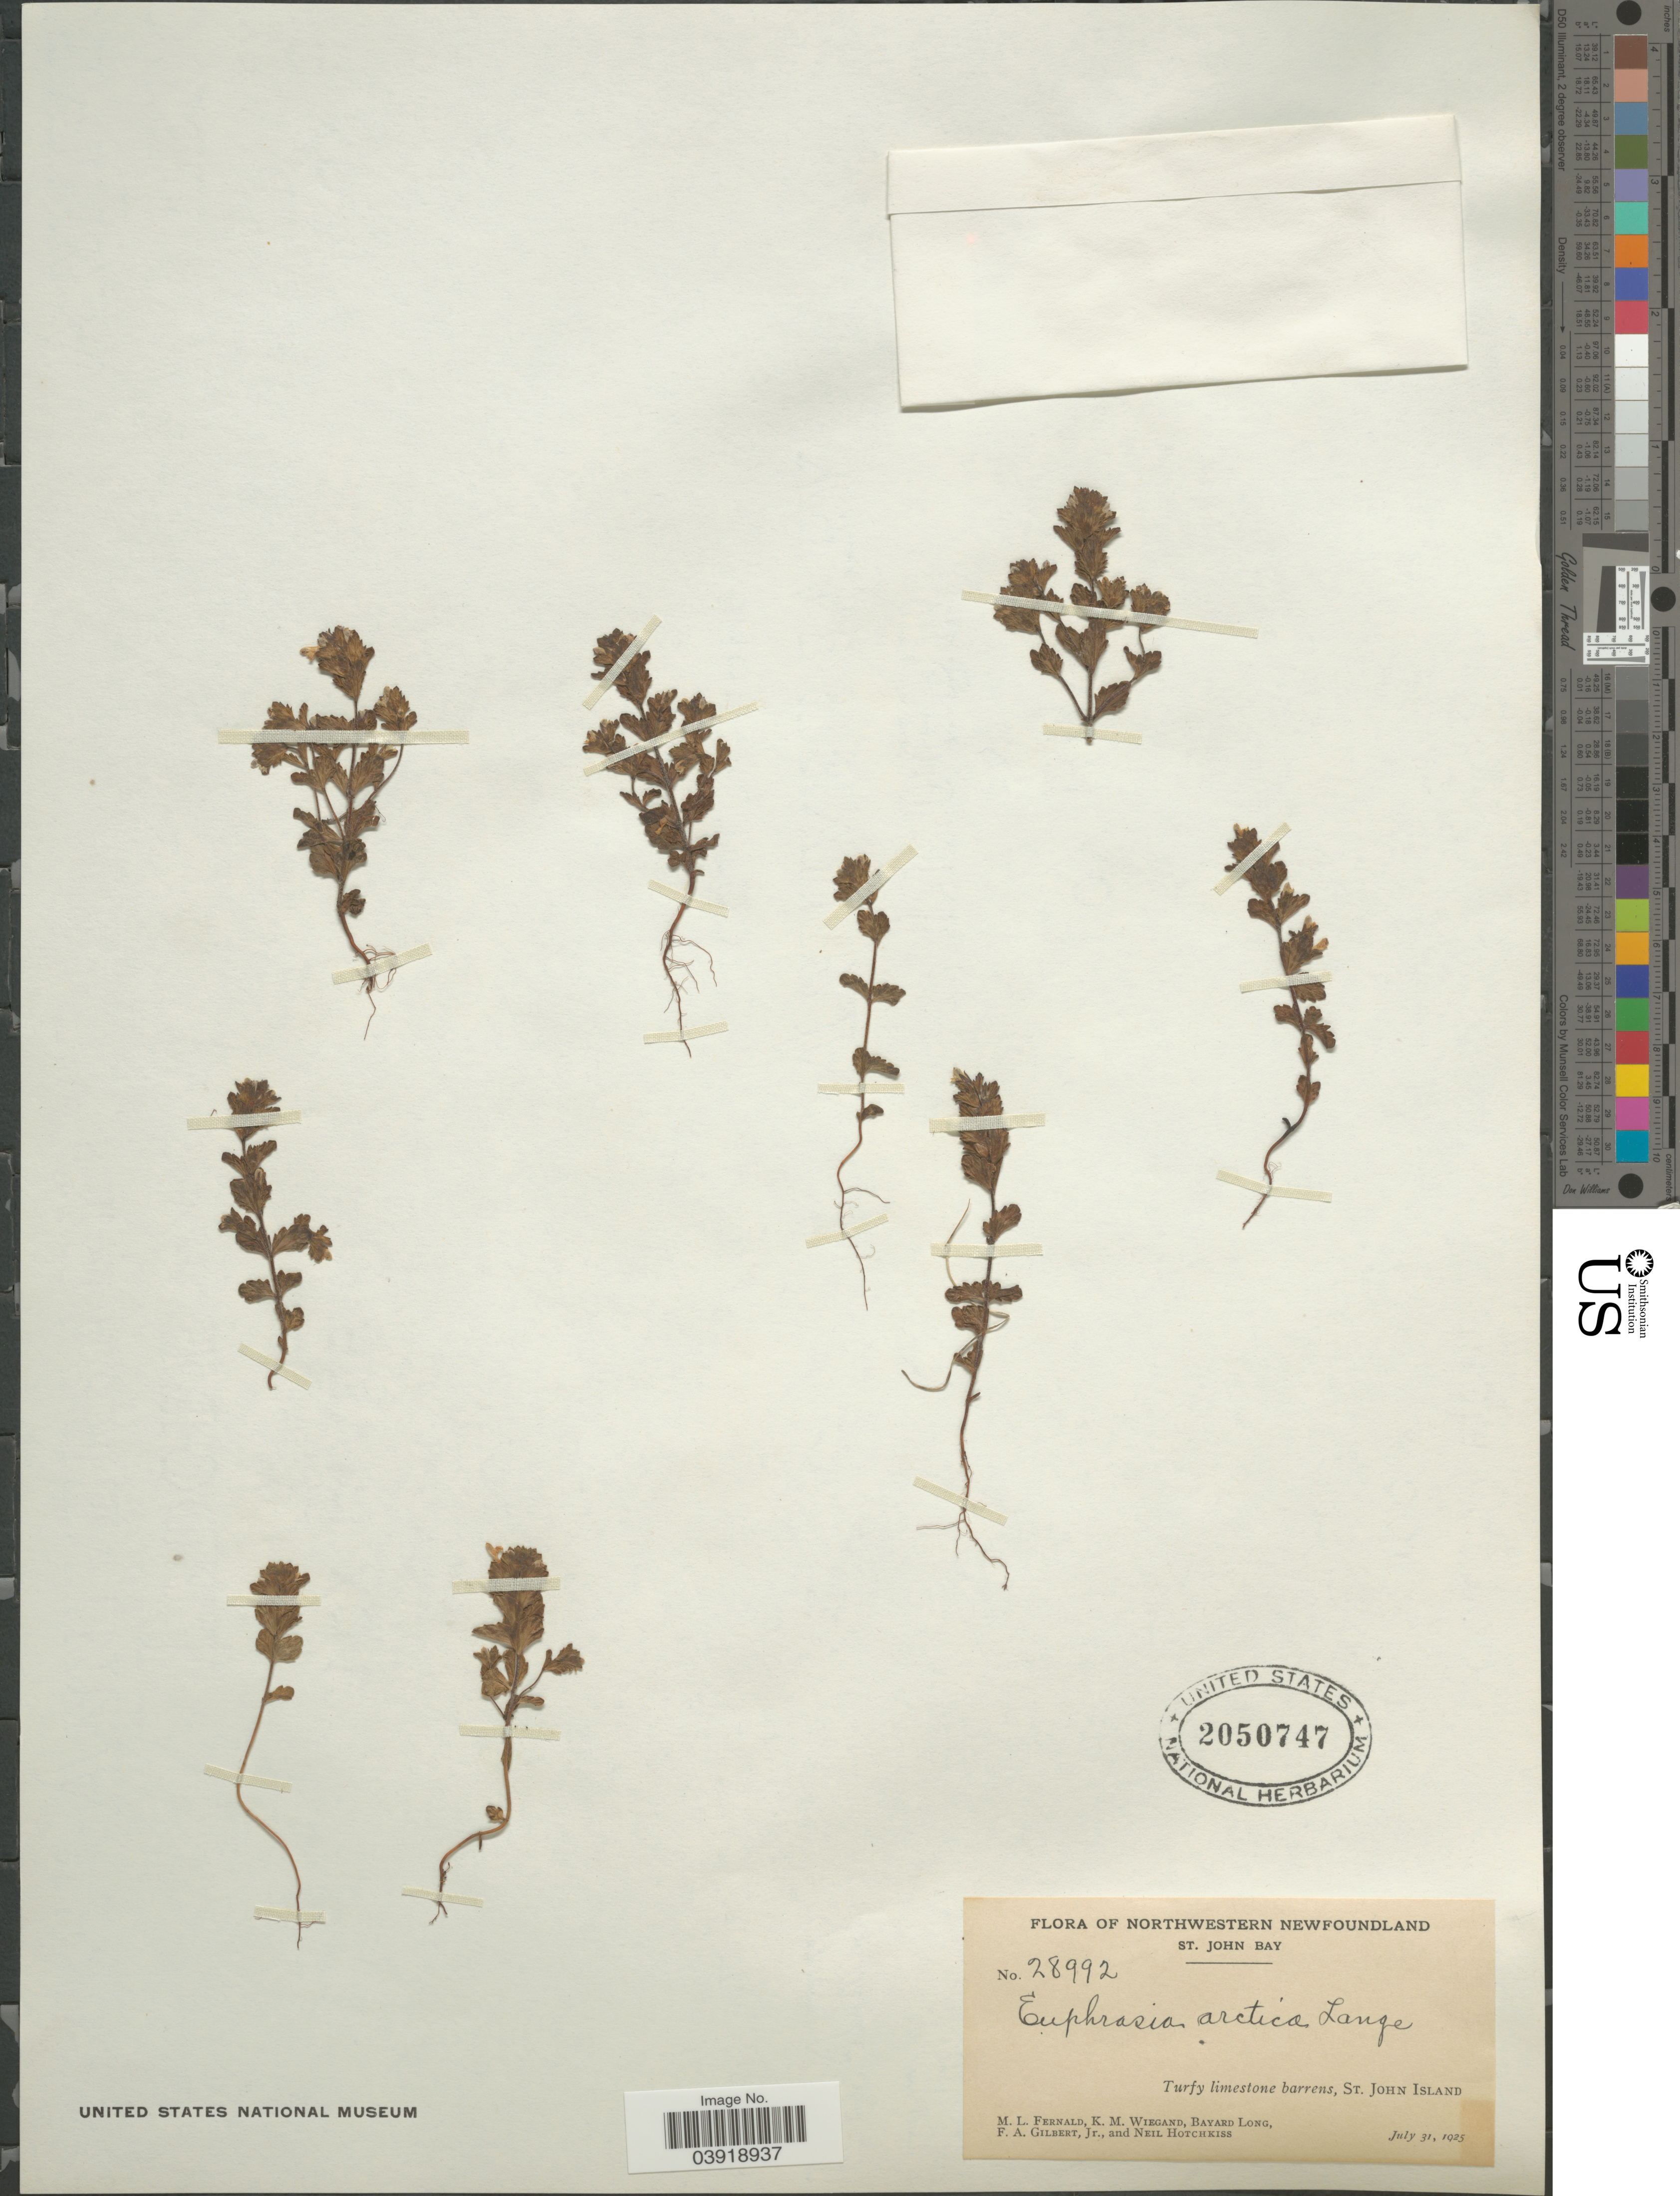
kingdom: Plantae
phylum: Tracheophyta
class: Magnoliopsida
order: Lamiales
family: Orobanchaceae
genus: Euphrasia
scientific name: Euphrasia arctica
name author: Lange ex Rostrup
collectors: M. L. Fernald, K. M. Wiegand, B. Long, F. A. Gilbert & N. Hotchkiss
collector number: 28992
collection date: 1925-07-31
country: Canada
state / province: Newfoundland and Labrador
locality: Northwestern Newfoundland. St. John Bay. St. John Island.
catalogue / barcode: US 2050747